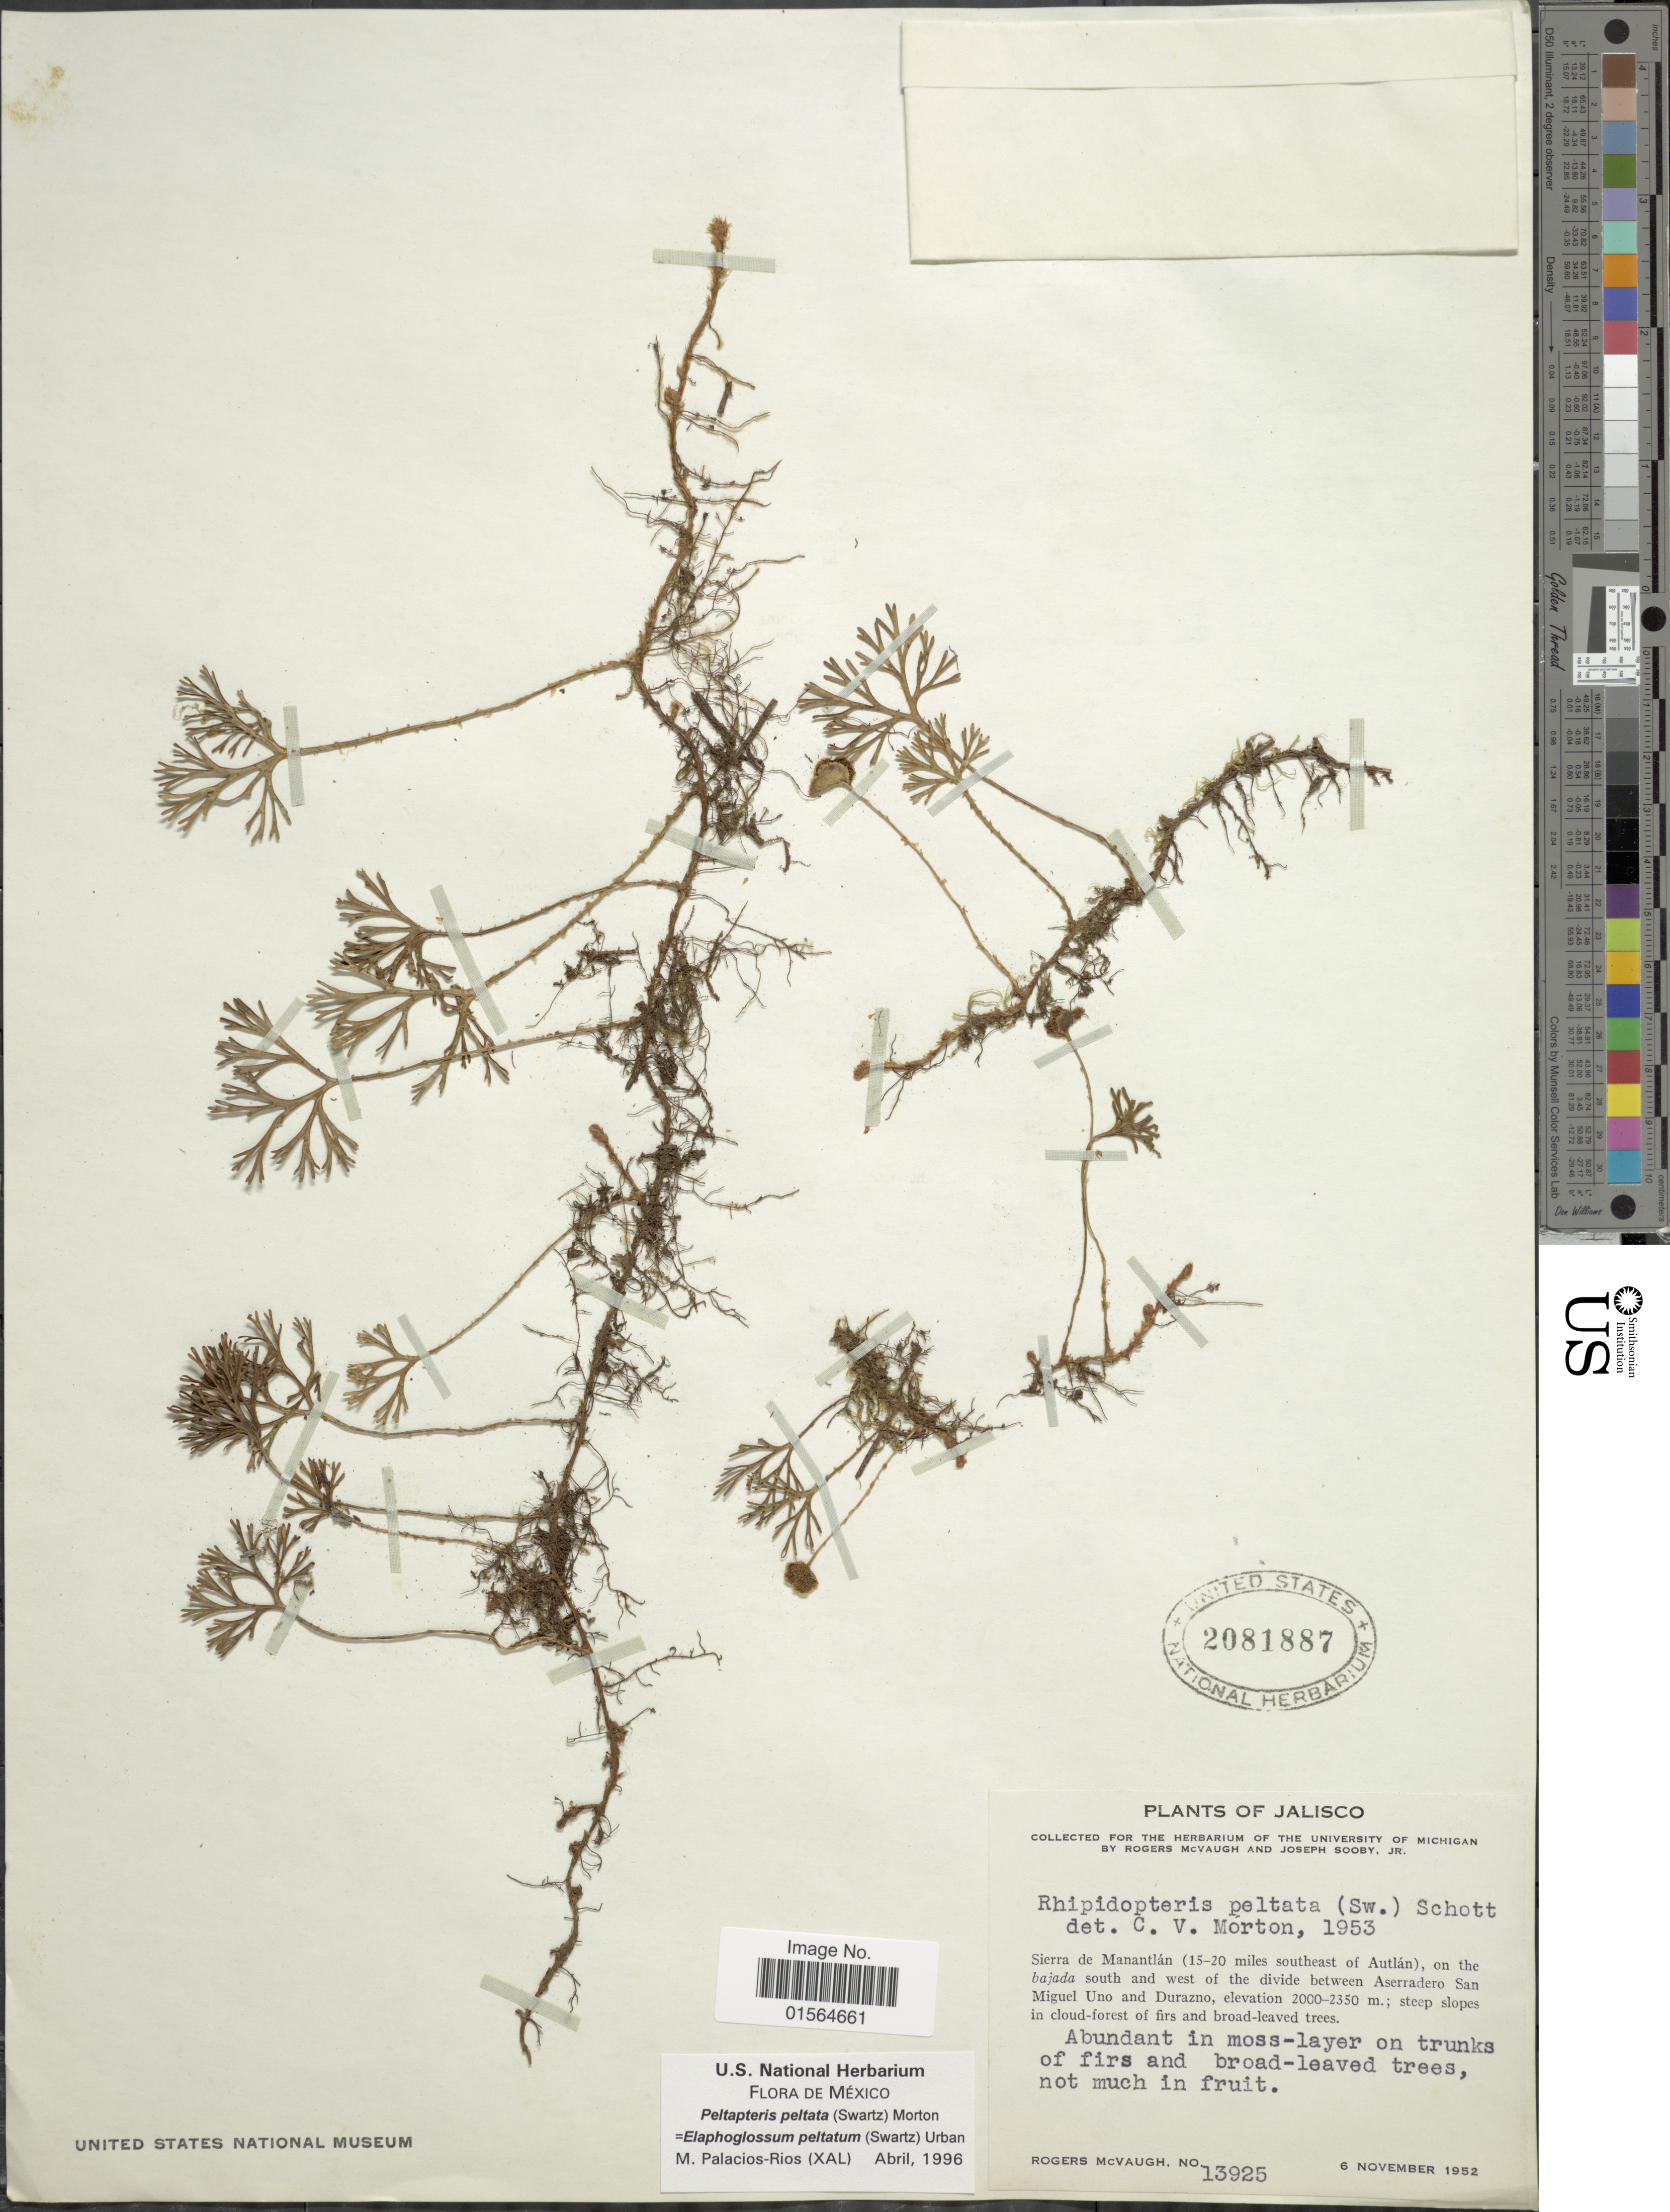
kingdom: Plantae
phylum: Tracheophyta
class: Polypodiopsida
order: Polypodiales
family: Dryopteridaceae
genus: Elaphoglossum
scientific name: Elaphoglossum peltatum f. peltatum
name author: (Sw.) Urb.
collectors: R. McVaugh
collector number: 13925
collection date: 1952-11-06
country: Mexico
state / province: Jalisco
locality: Sierra de Manantlan (15-20 miles southeast of Autlan), on the bajada south and west of the divide between Aserradero San Miguel Uno and Durazno; steep slopes in cloud forest on firs and broad leaved trees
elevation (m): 2000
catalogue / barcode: US 2081887